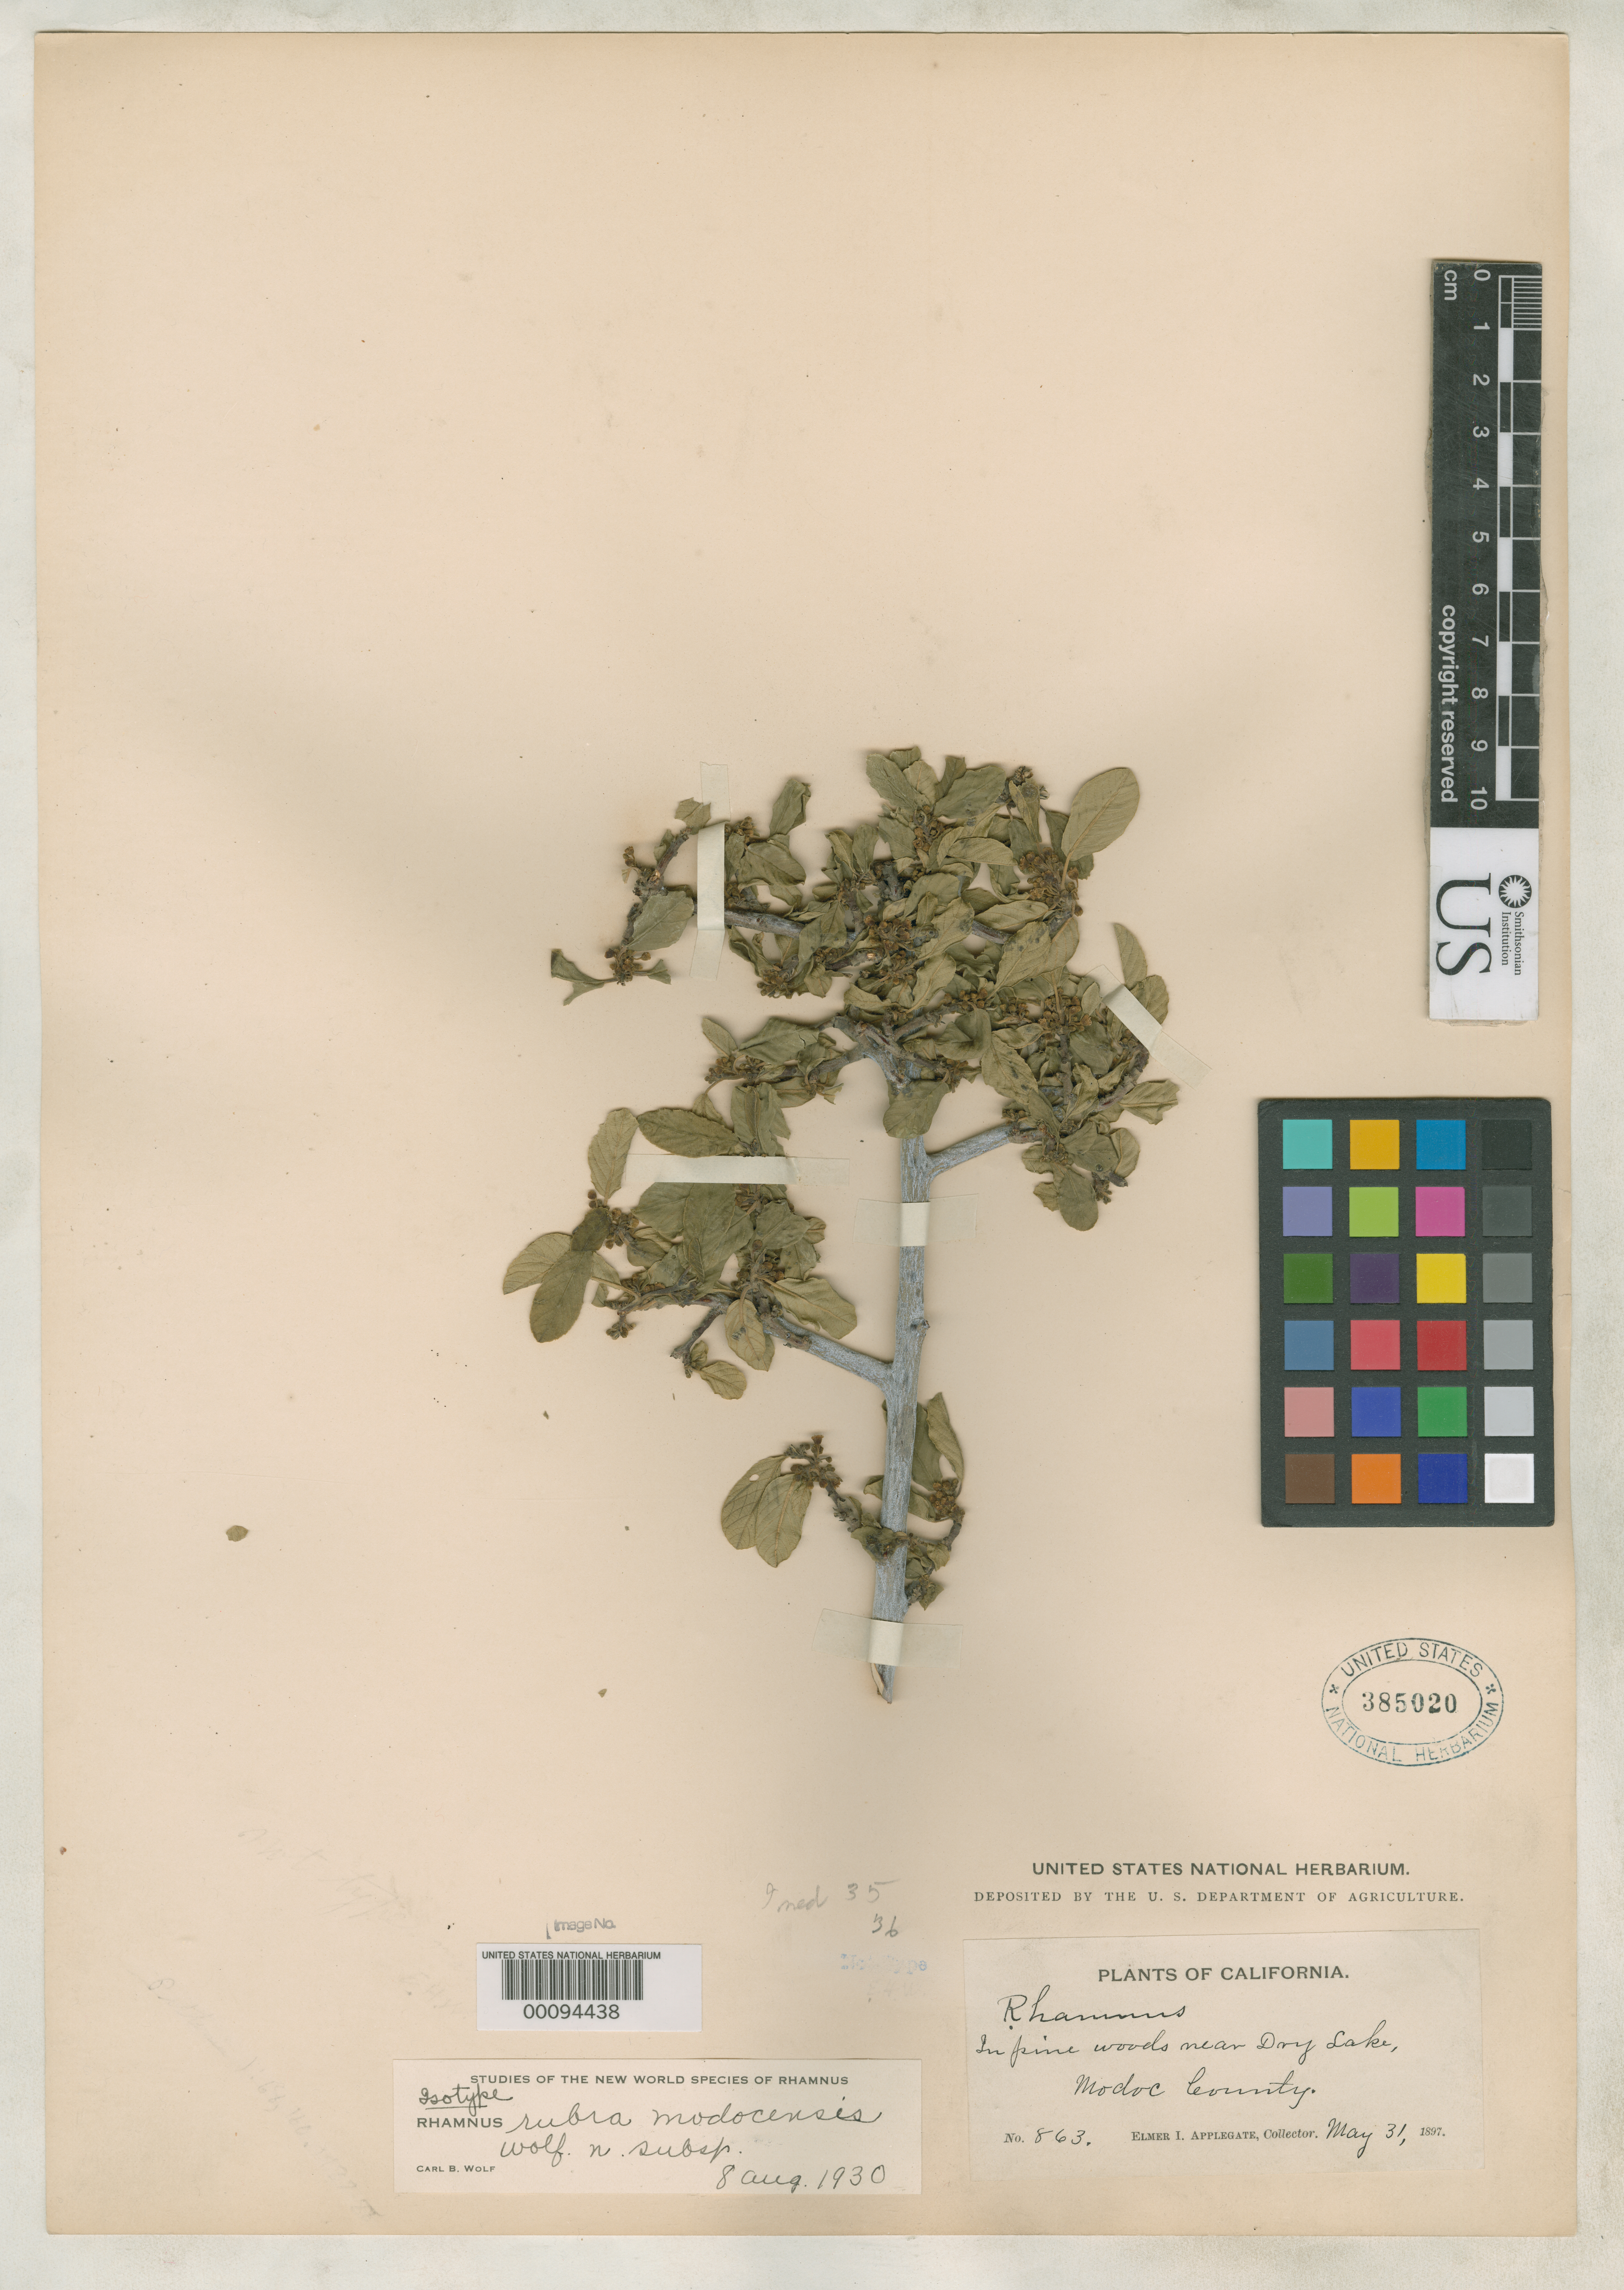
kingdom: Plantae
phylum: Tracheophyta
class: Magnoliopsida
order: Rosales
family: Rhamnaceae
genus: Rhamnus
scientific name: Rhamnus rubra subsp. modocensis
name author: C.B. Wolf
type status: Isotype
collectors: E. I. Applegate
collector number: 863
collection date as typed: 31 May 1897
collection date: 1897-05-31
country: United States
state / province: California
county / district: Modoc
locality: Near Dry Lake.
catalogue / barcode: US 385020